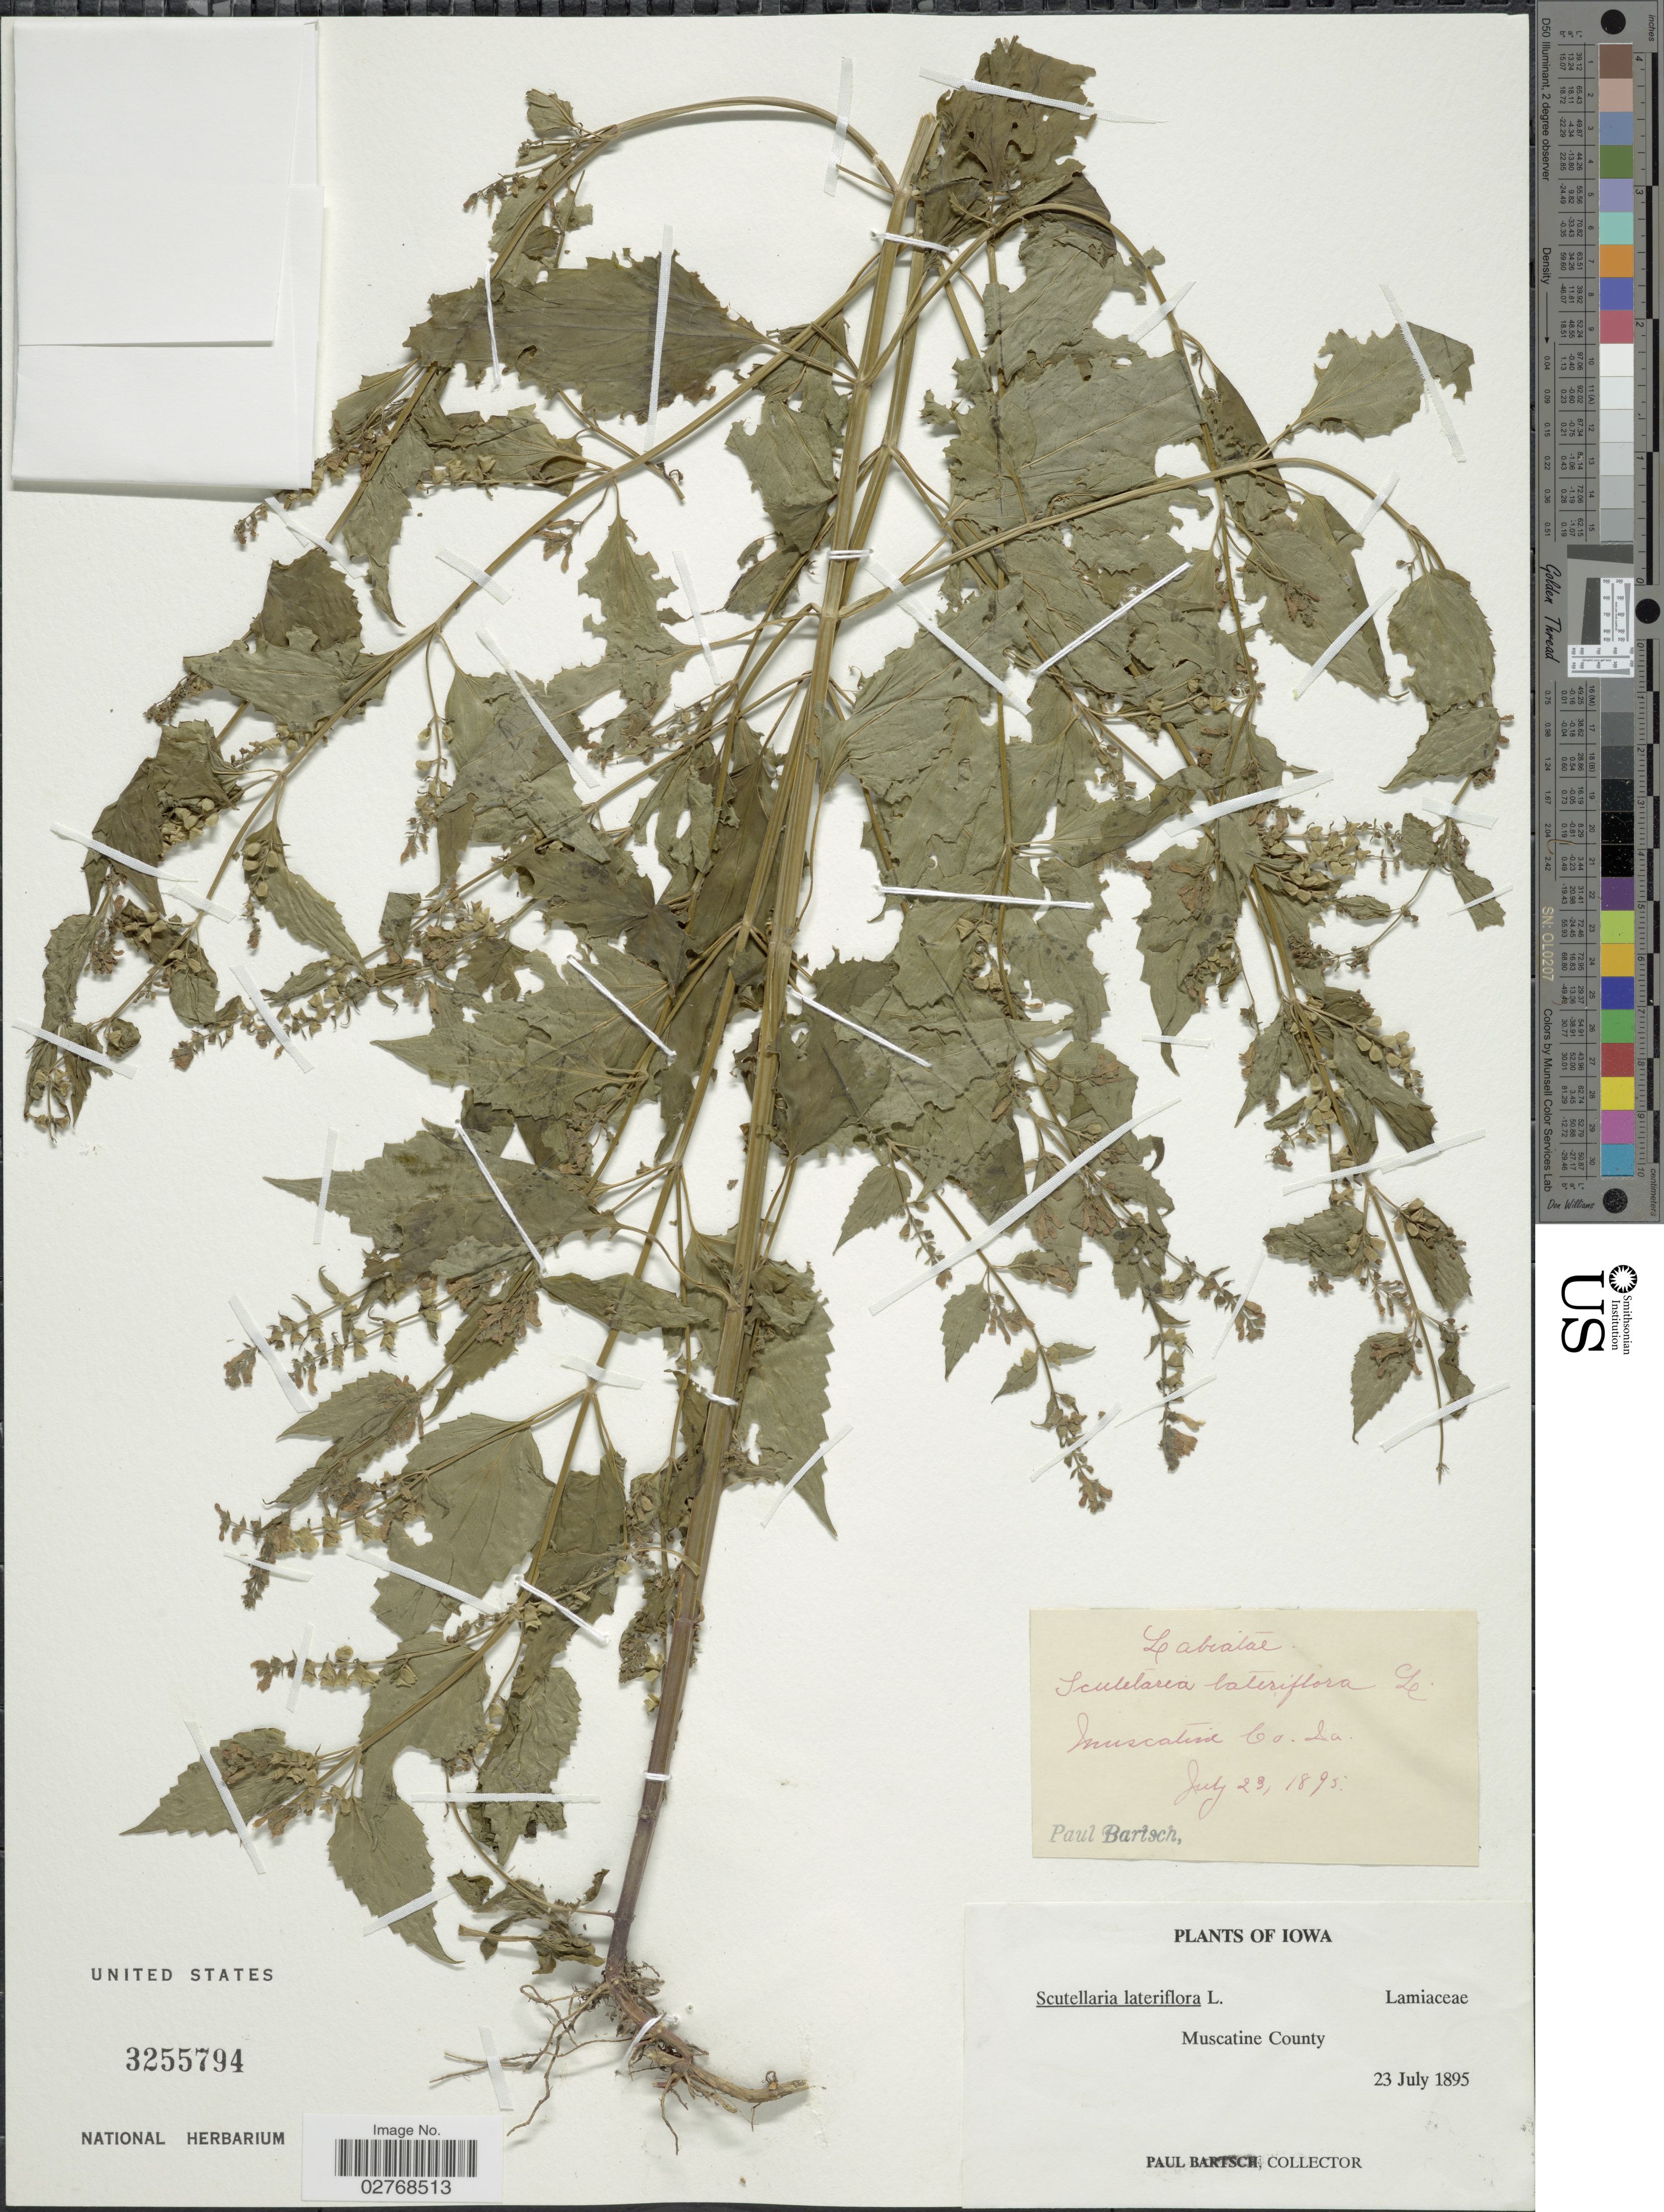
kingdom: Plantae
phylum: Tracheophyta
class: Magnoliopsida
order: Lamiales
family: Lamiaceae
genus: Scutellaria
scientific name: Scutellaria lateriflora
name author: L.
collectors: P. Bartsch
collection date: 1895-07-23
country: United States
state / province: Iowa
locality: Muscatine County.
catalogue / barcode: US 3255794